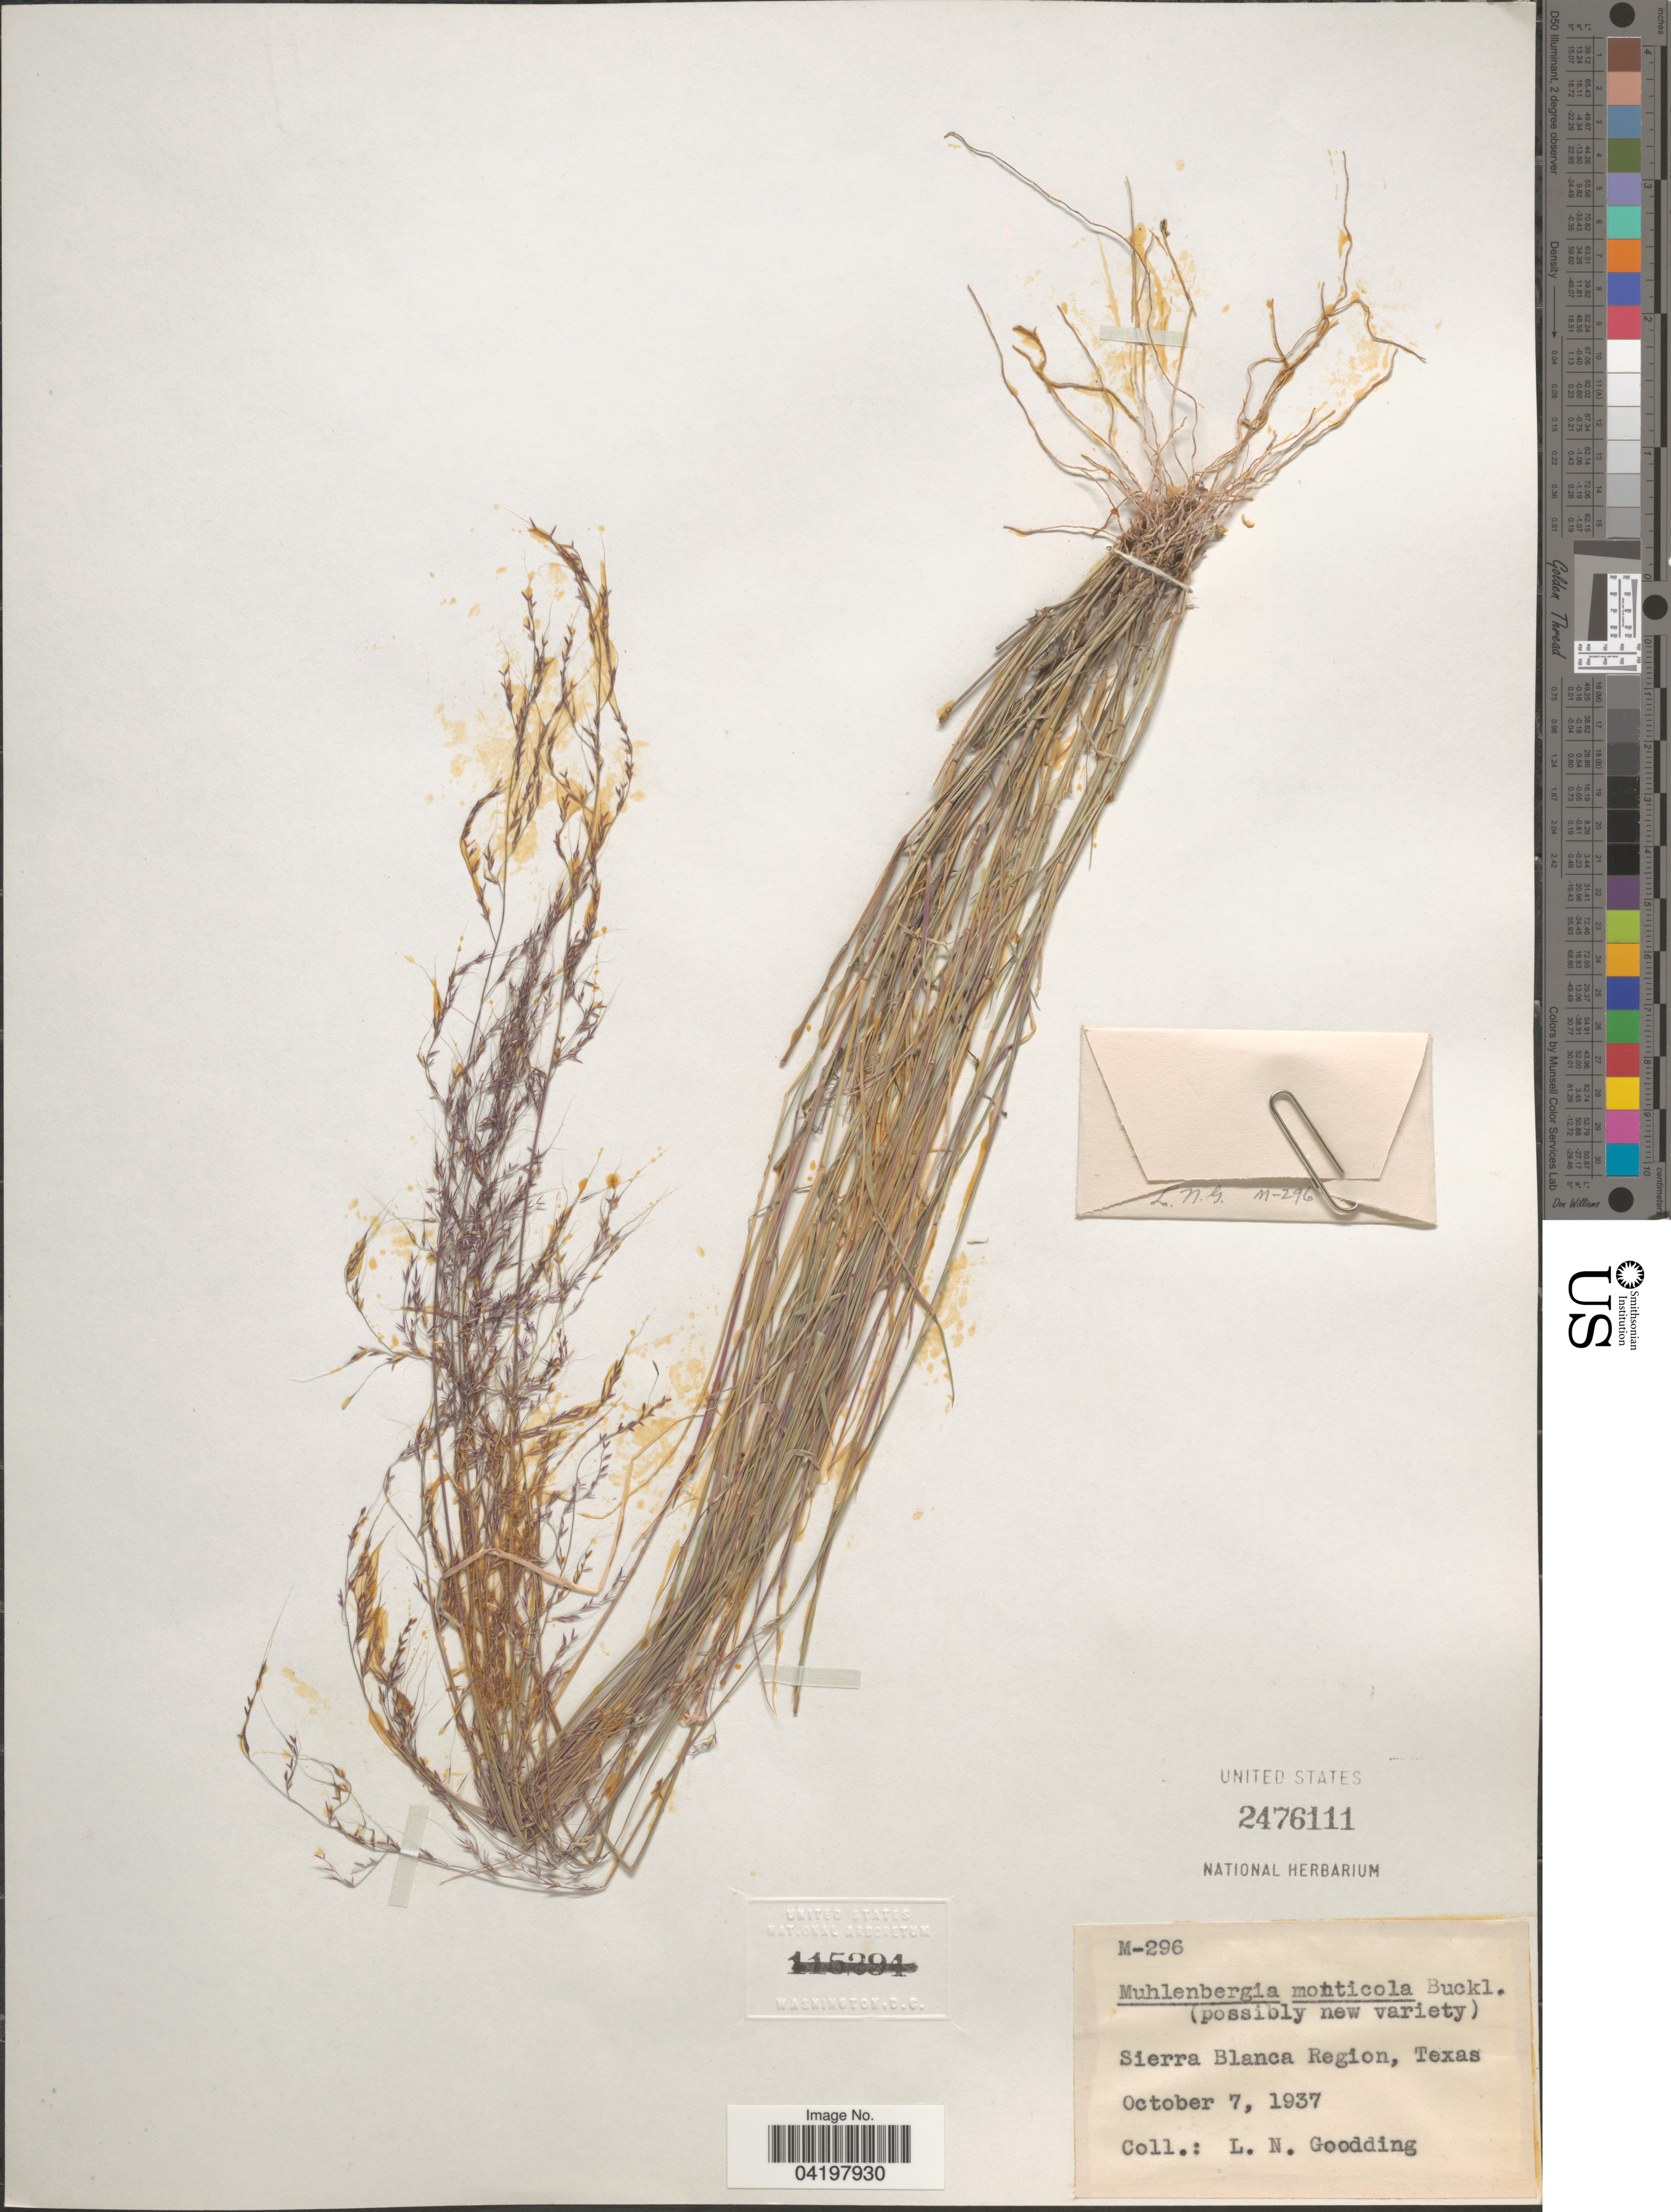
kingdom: Plantae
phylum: Tracheophyta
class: Liliopsida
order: Poales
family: Poaceae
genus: Muhlenbergia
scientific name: Muhlenbergia tenuifolia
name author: (Kunth) Kunth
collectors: L. N. Goodding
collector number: M-296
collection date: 1937-10-07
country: United States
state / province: Texas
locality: Sierra Blanca Region.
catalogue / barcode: US 2476111